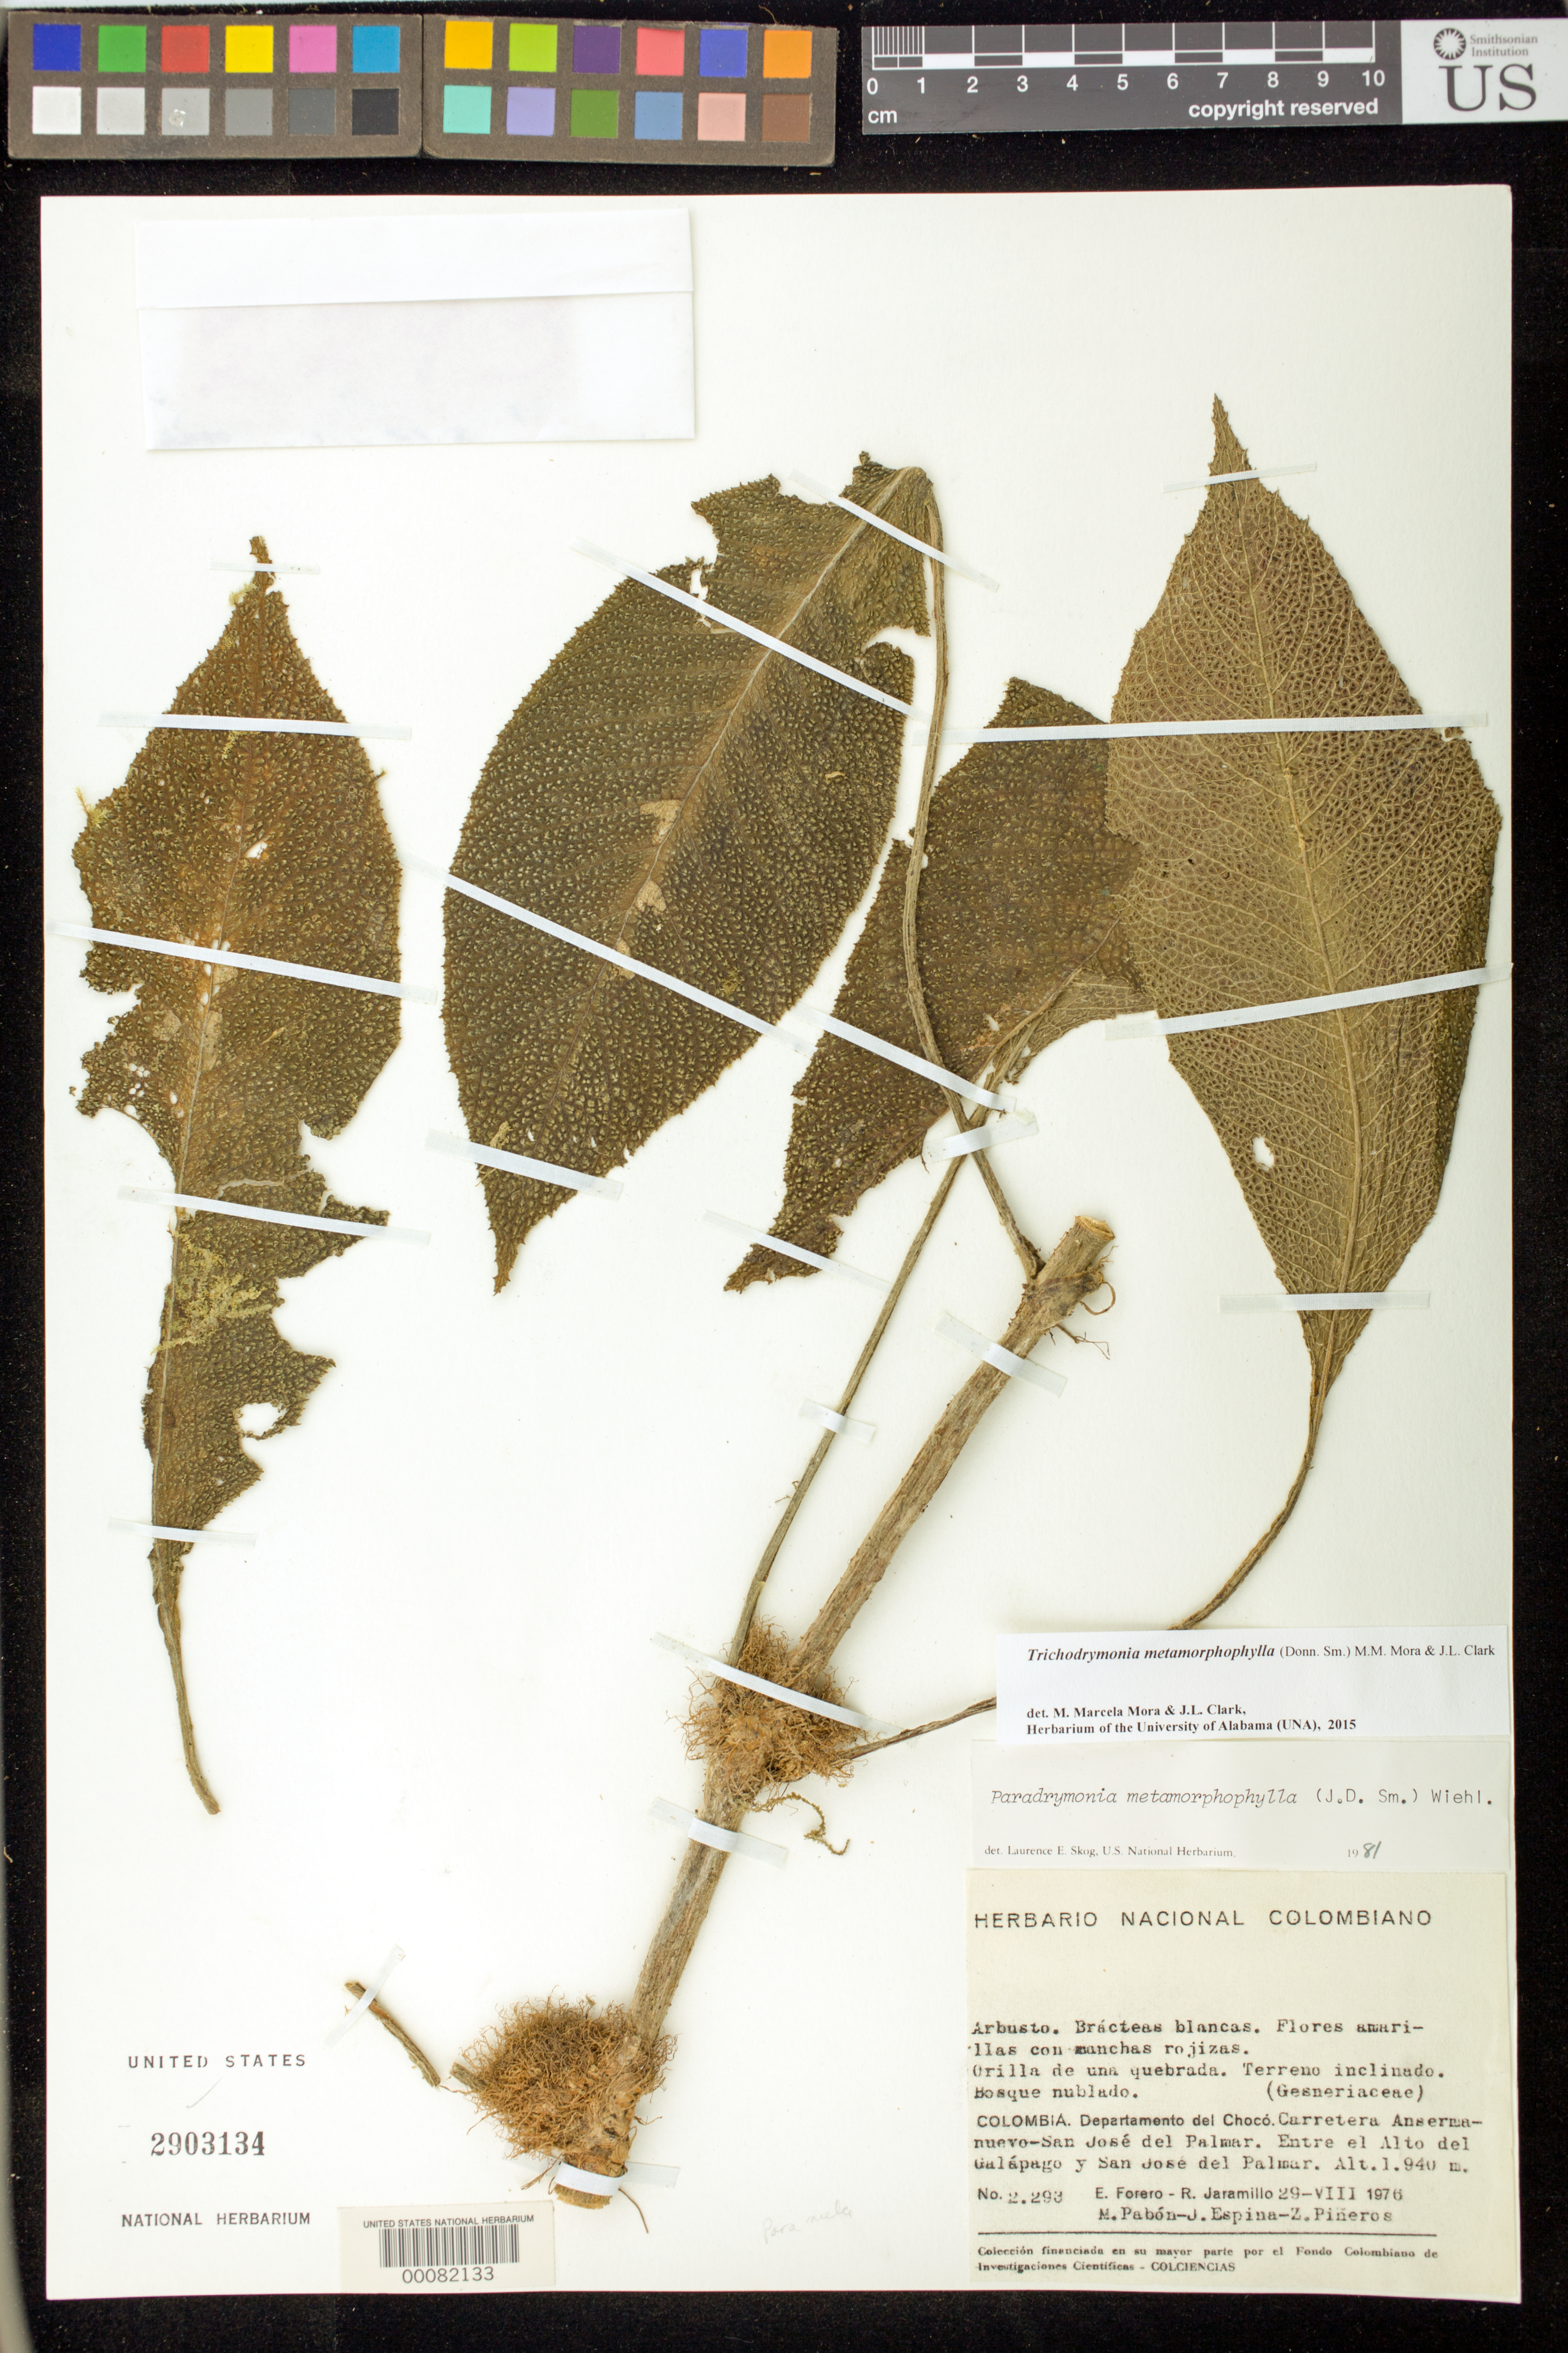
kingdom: Plantae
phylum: Tracheophyta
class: Magnoliopsida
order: Lamiales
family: Gesneriaceae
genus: Trichodrymonia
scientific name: Trichodrymonia metamorphophylla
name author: (Donn. Sm.) M.M. Mora & J.L. Clark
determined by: Mora, M. M.; Clark, J. L.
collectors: E. Forero, R. Jaramillo M., M. Pabon, J. Espina & Z. Piñeros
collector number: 2293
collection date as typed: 29 Aug 1976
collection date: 1976-08-29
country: Colombia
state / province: Chocó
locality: Ansermanuevo-San Jose del Palmar highway, between Alto del Galapago and San Jose del Palmar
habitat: Bank of a quebrada, sloping ground, cloud forest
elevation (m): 1940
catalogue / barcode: US 2903134